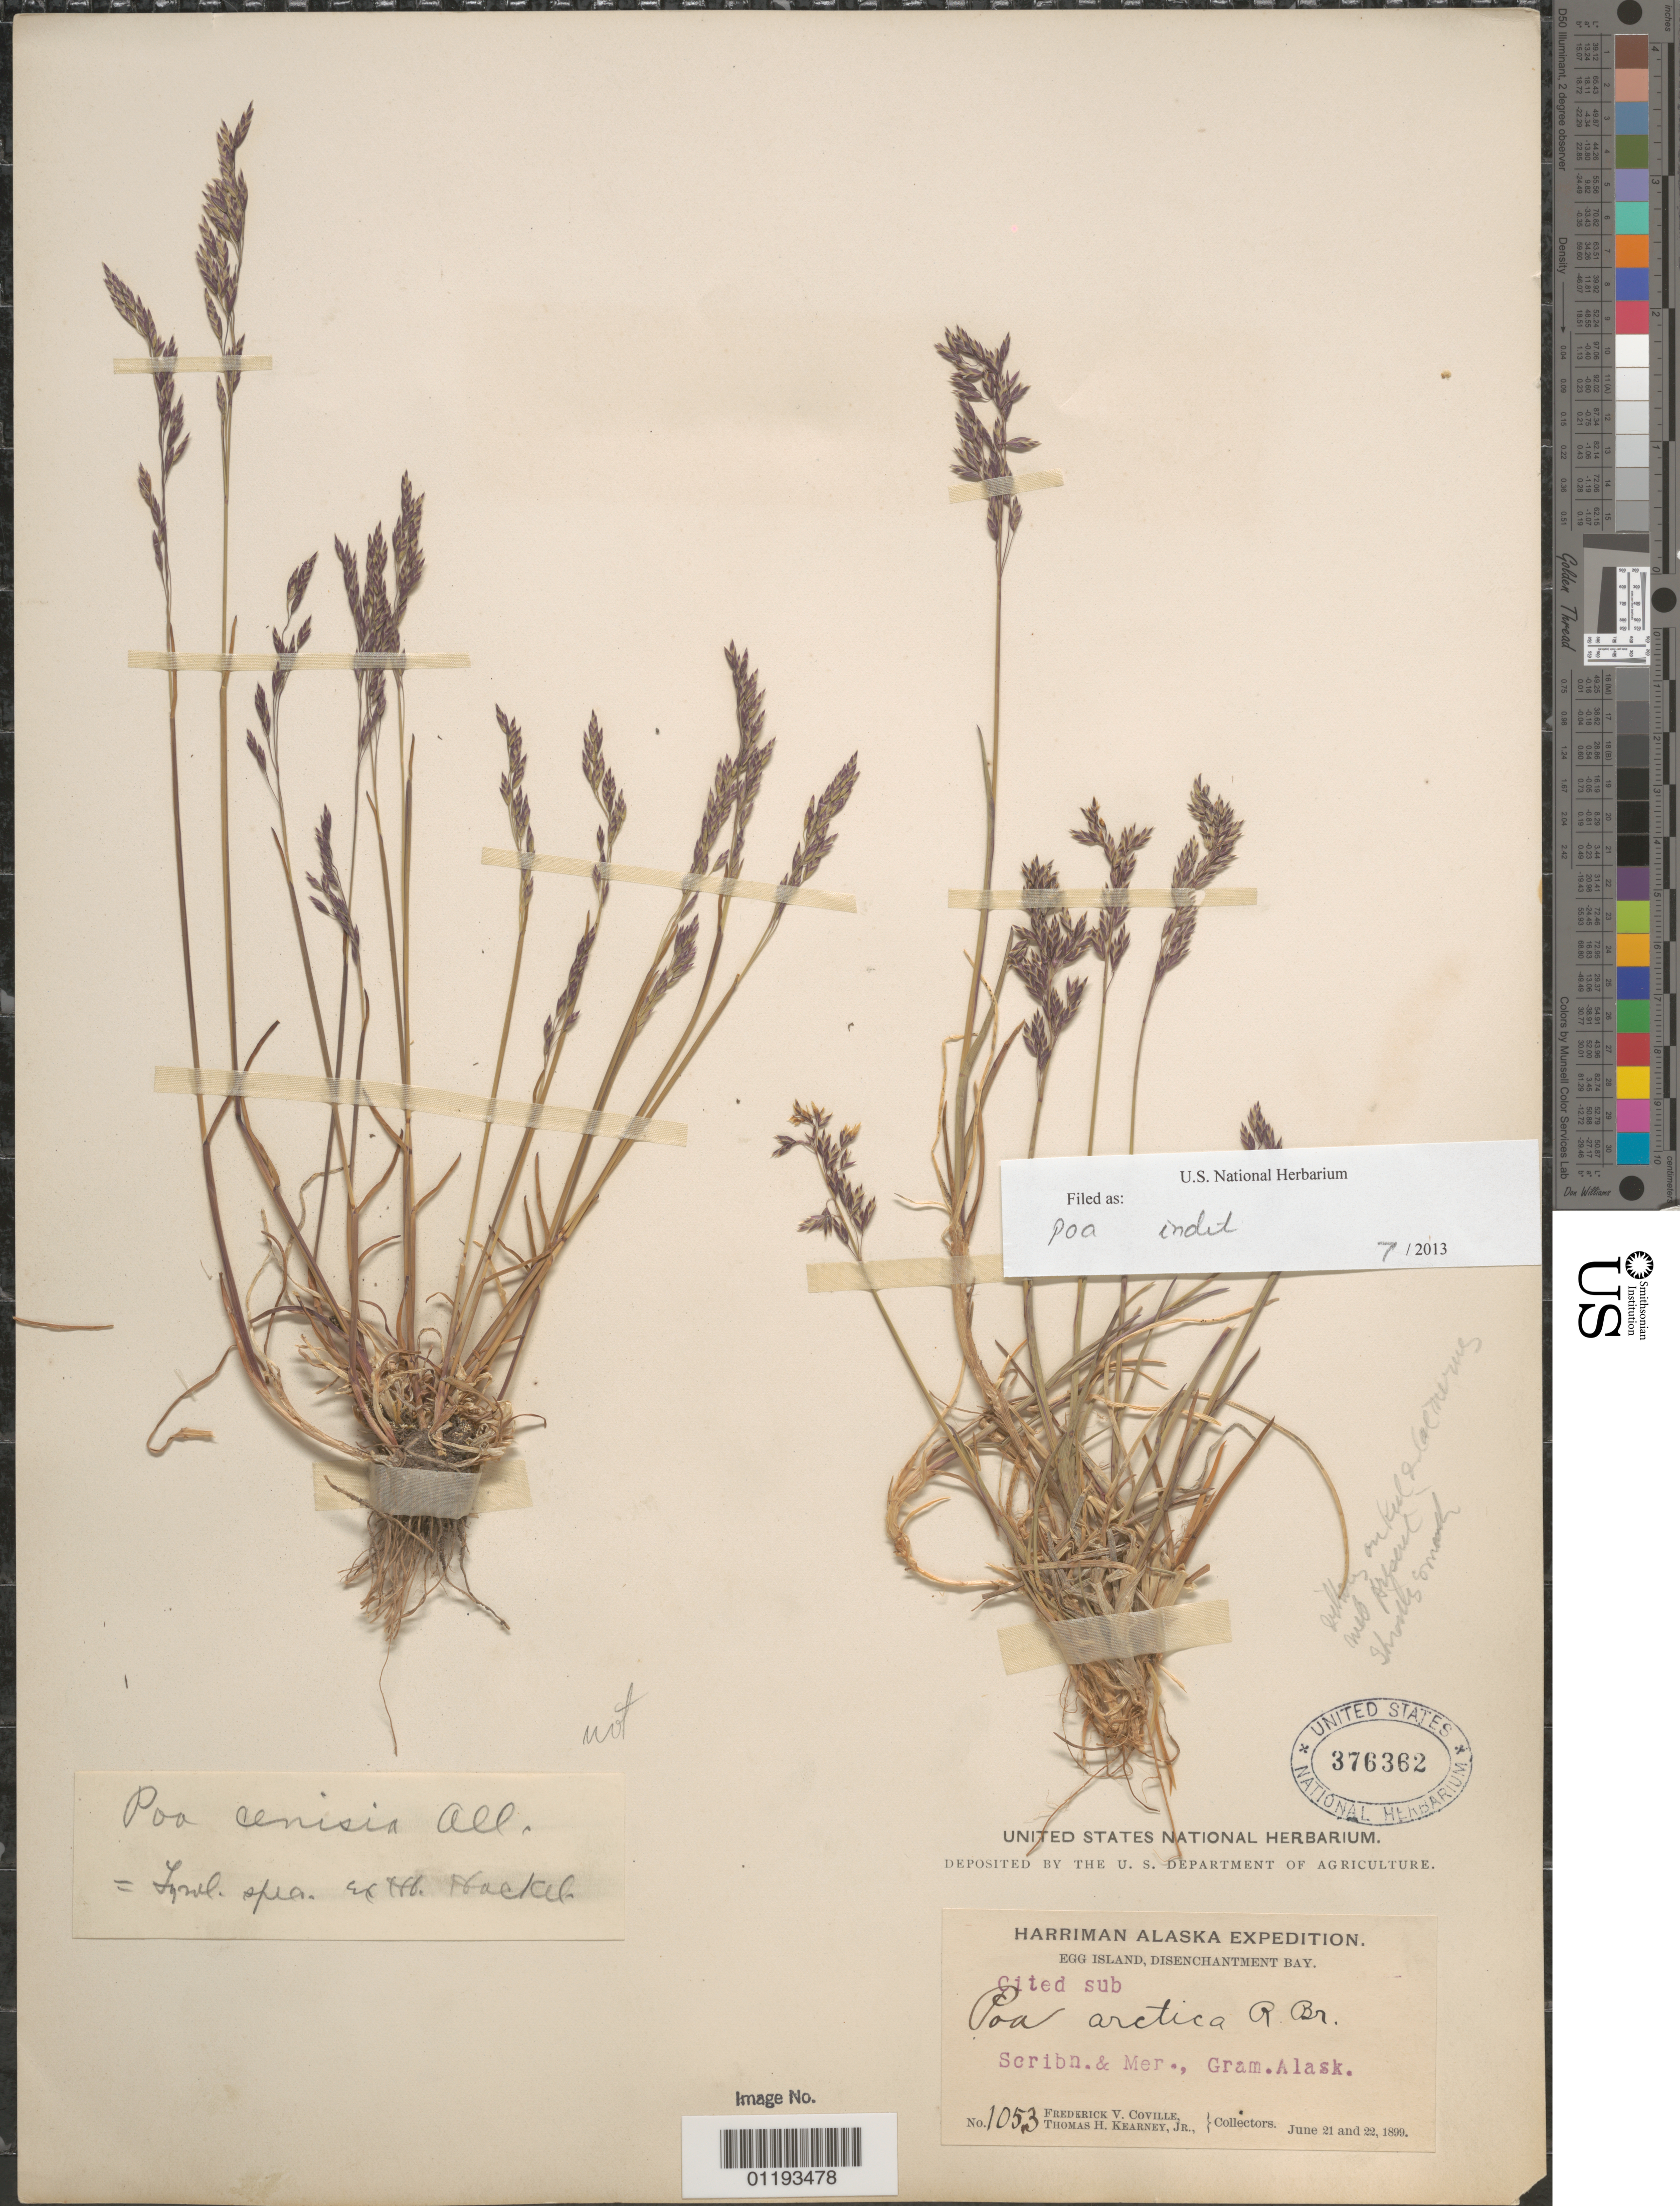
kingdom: Plantae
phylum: Tracheophyta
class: Liliopsida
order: Poales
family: Poaceae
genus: Poa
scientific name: Poa sp.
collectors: F. V. Coville & T. H. Kearney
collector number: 1053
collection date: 1899-06-21,1899-06-22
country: United States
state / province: Alaska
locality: Egg Island, Disenchantment Bay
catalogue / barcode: US 376362